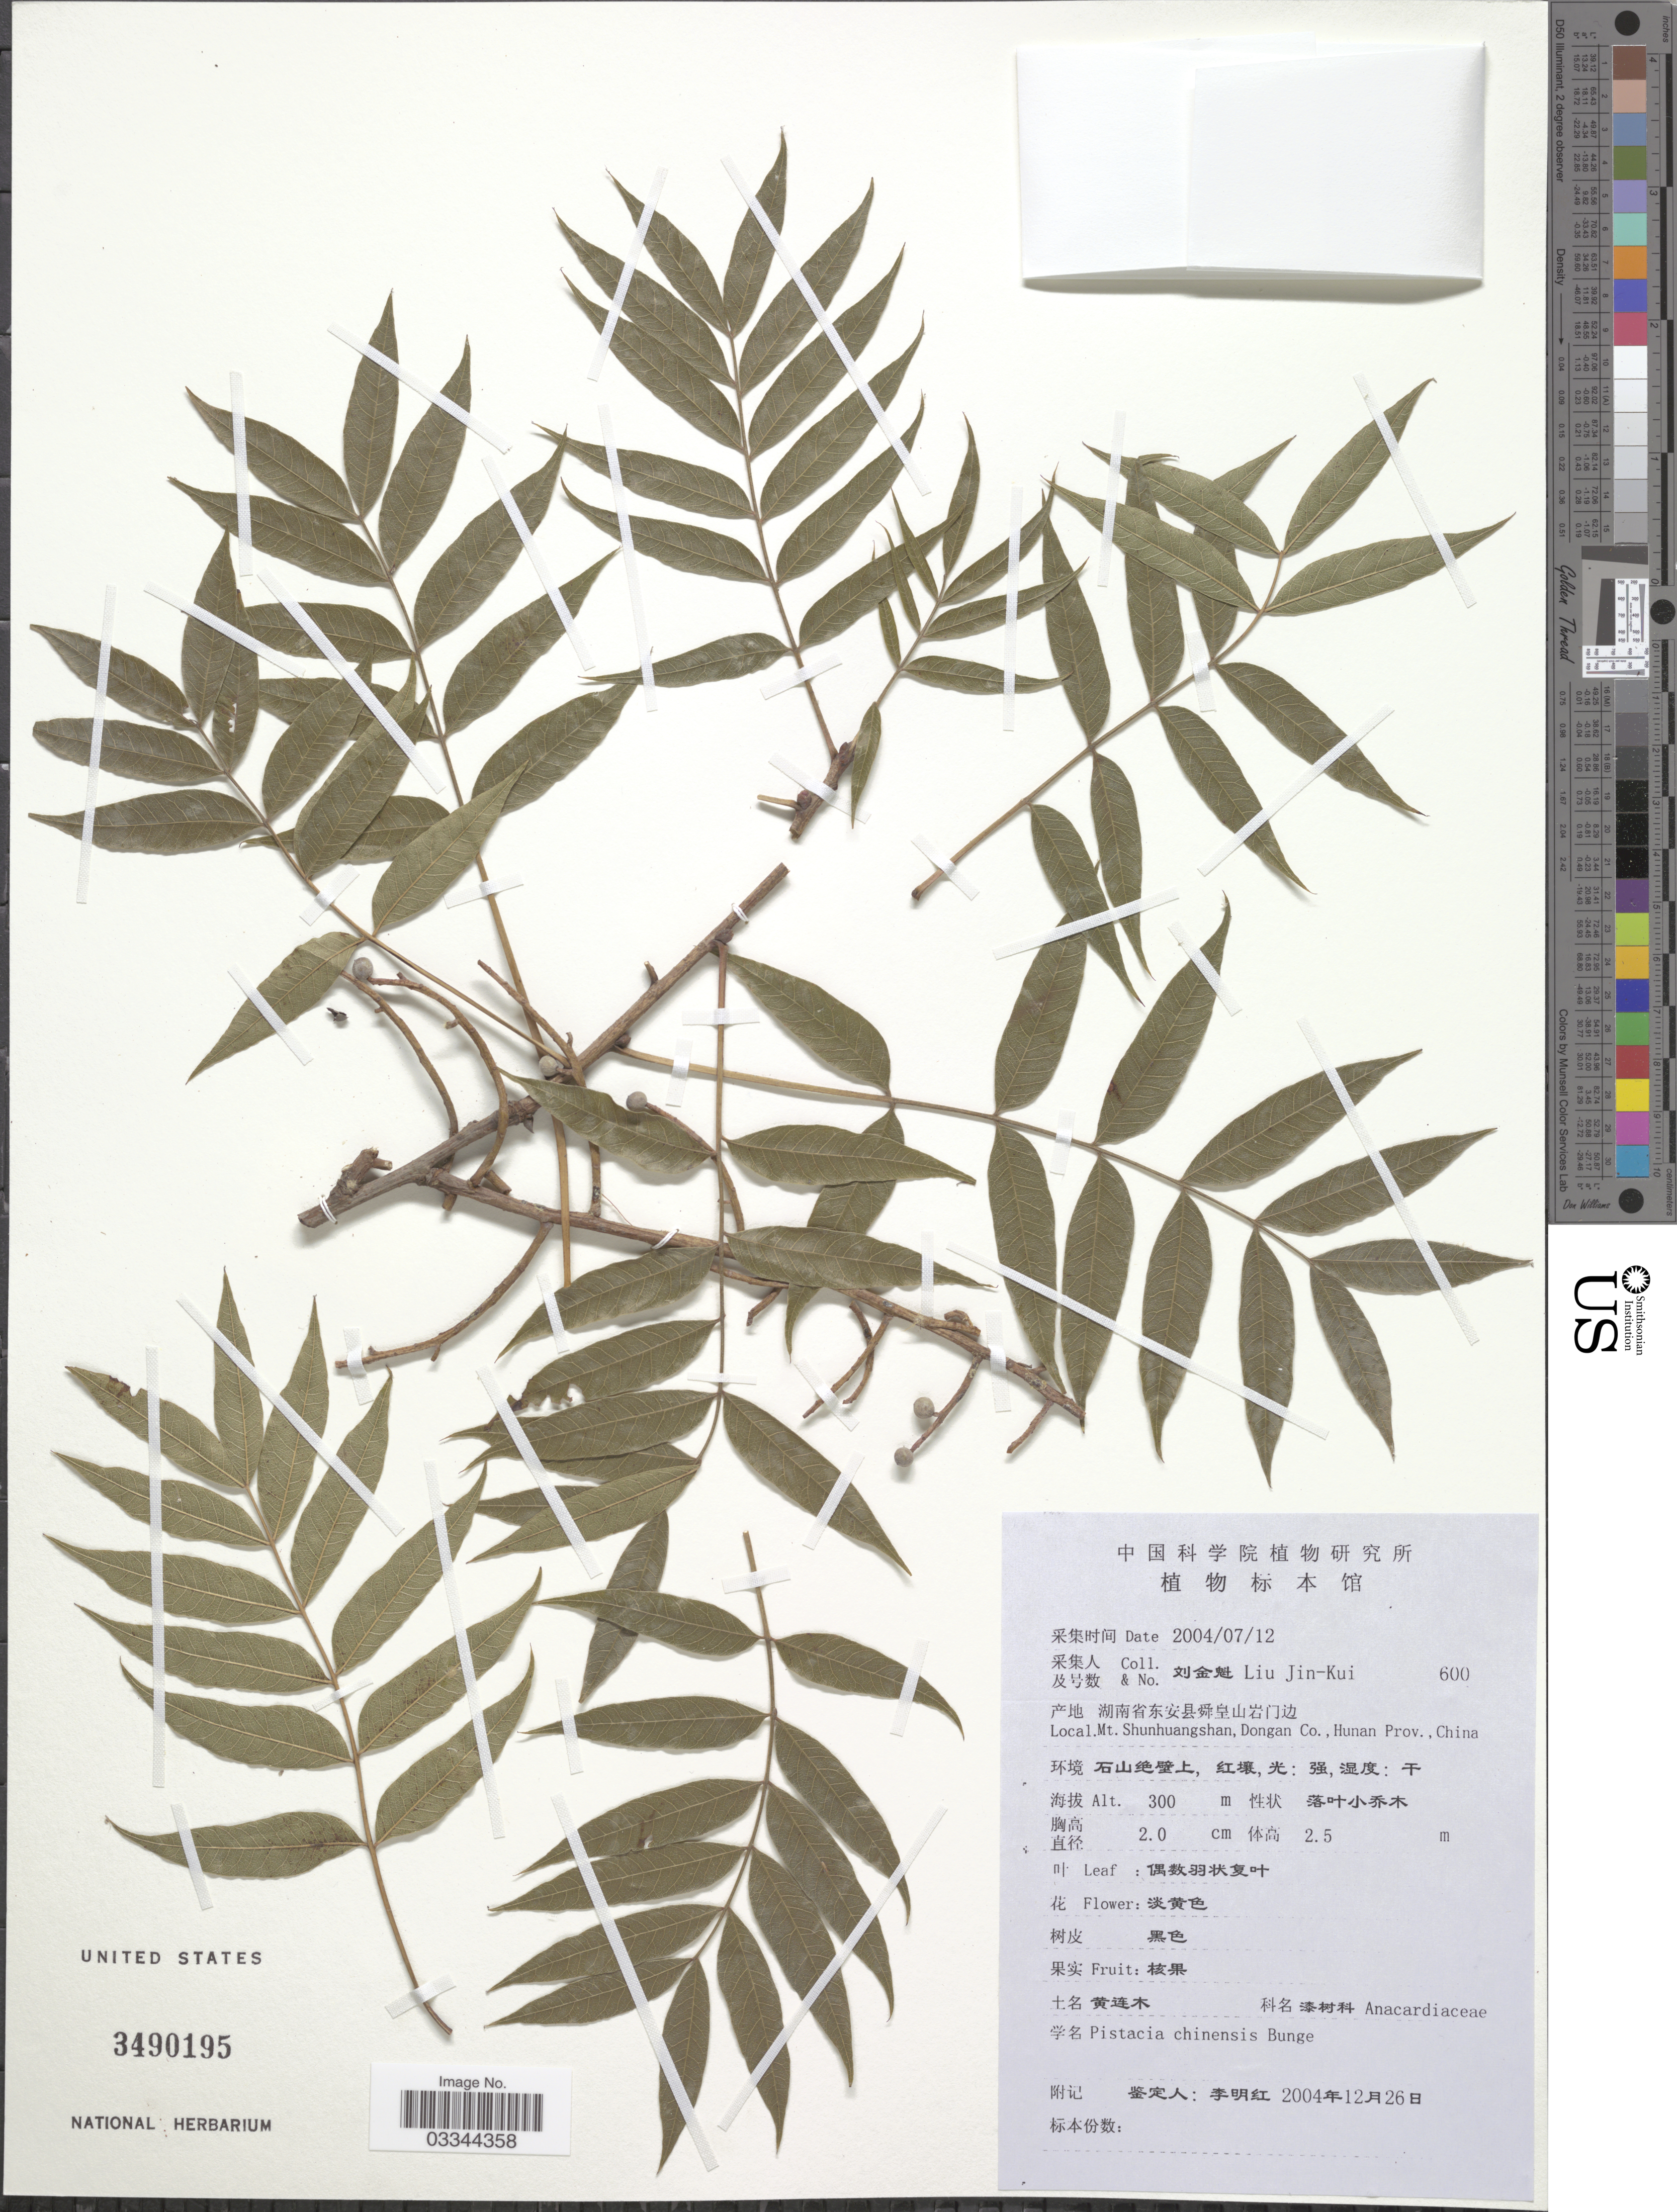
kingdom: Plantae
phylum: Tracheophyta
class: Magnoliopsida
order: Sapindales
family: Anacardiaceae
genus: Pistacia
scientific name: Pistacia chinensis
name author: Bunge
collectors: Liu Jin-Kui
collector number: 600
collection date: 2004-07-12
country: China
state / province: Hunan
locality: Mt. Shunhuangshan, Dongan Co.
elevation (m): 300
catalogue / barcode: US 3490195